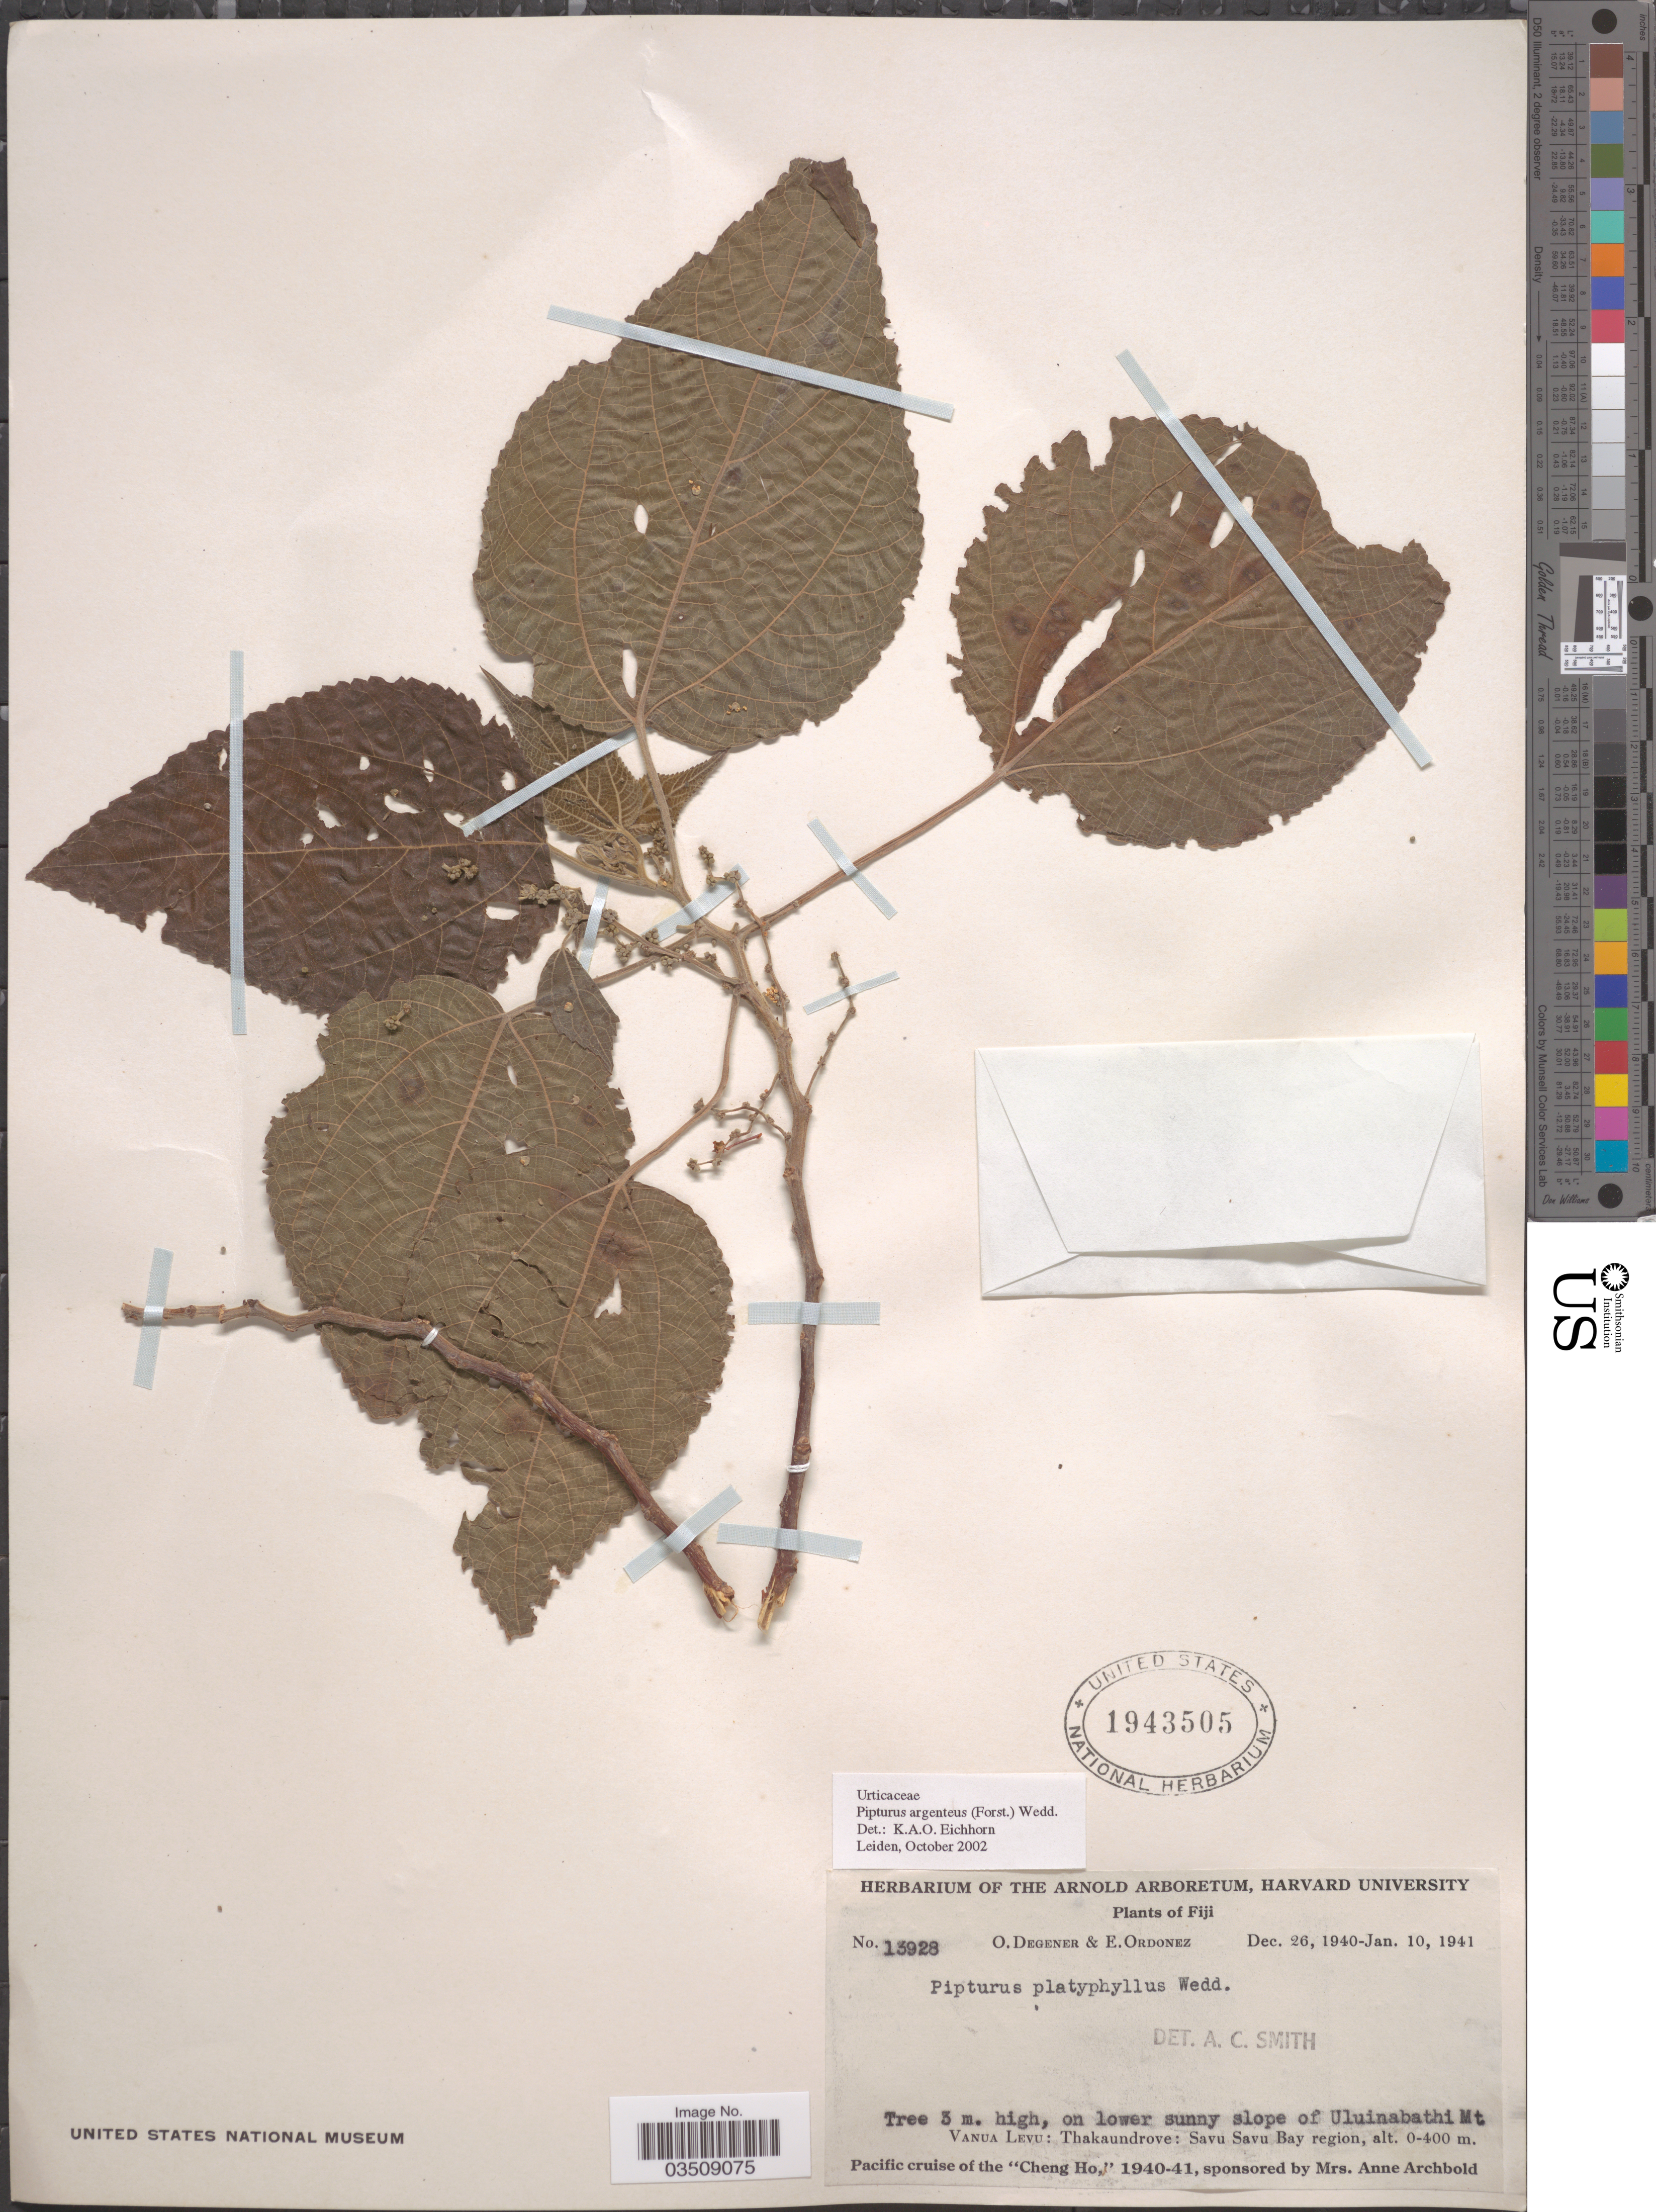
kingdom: Plantae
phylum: Tracheophyta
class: Magnoliopsida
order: Rosales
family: Urticaceae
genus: Pipturus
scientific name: Pipturus argenteus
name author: (G. Forst.) Wedd.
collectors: O. Degener & E. Ordonez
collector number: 13928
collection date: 1940-12-26/1941-01-10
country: Fiji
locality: Vanua Levu: Thakaundrove: Savu Savu Bay region.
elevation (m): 0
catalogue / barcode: US 1943505